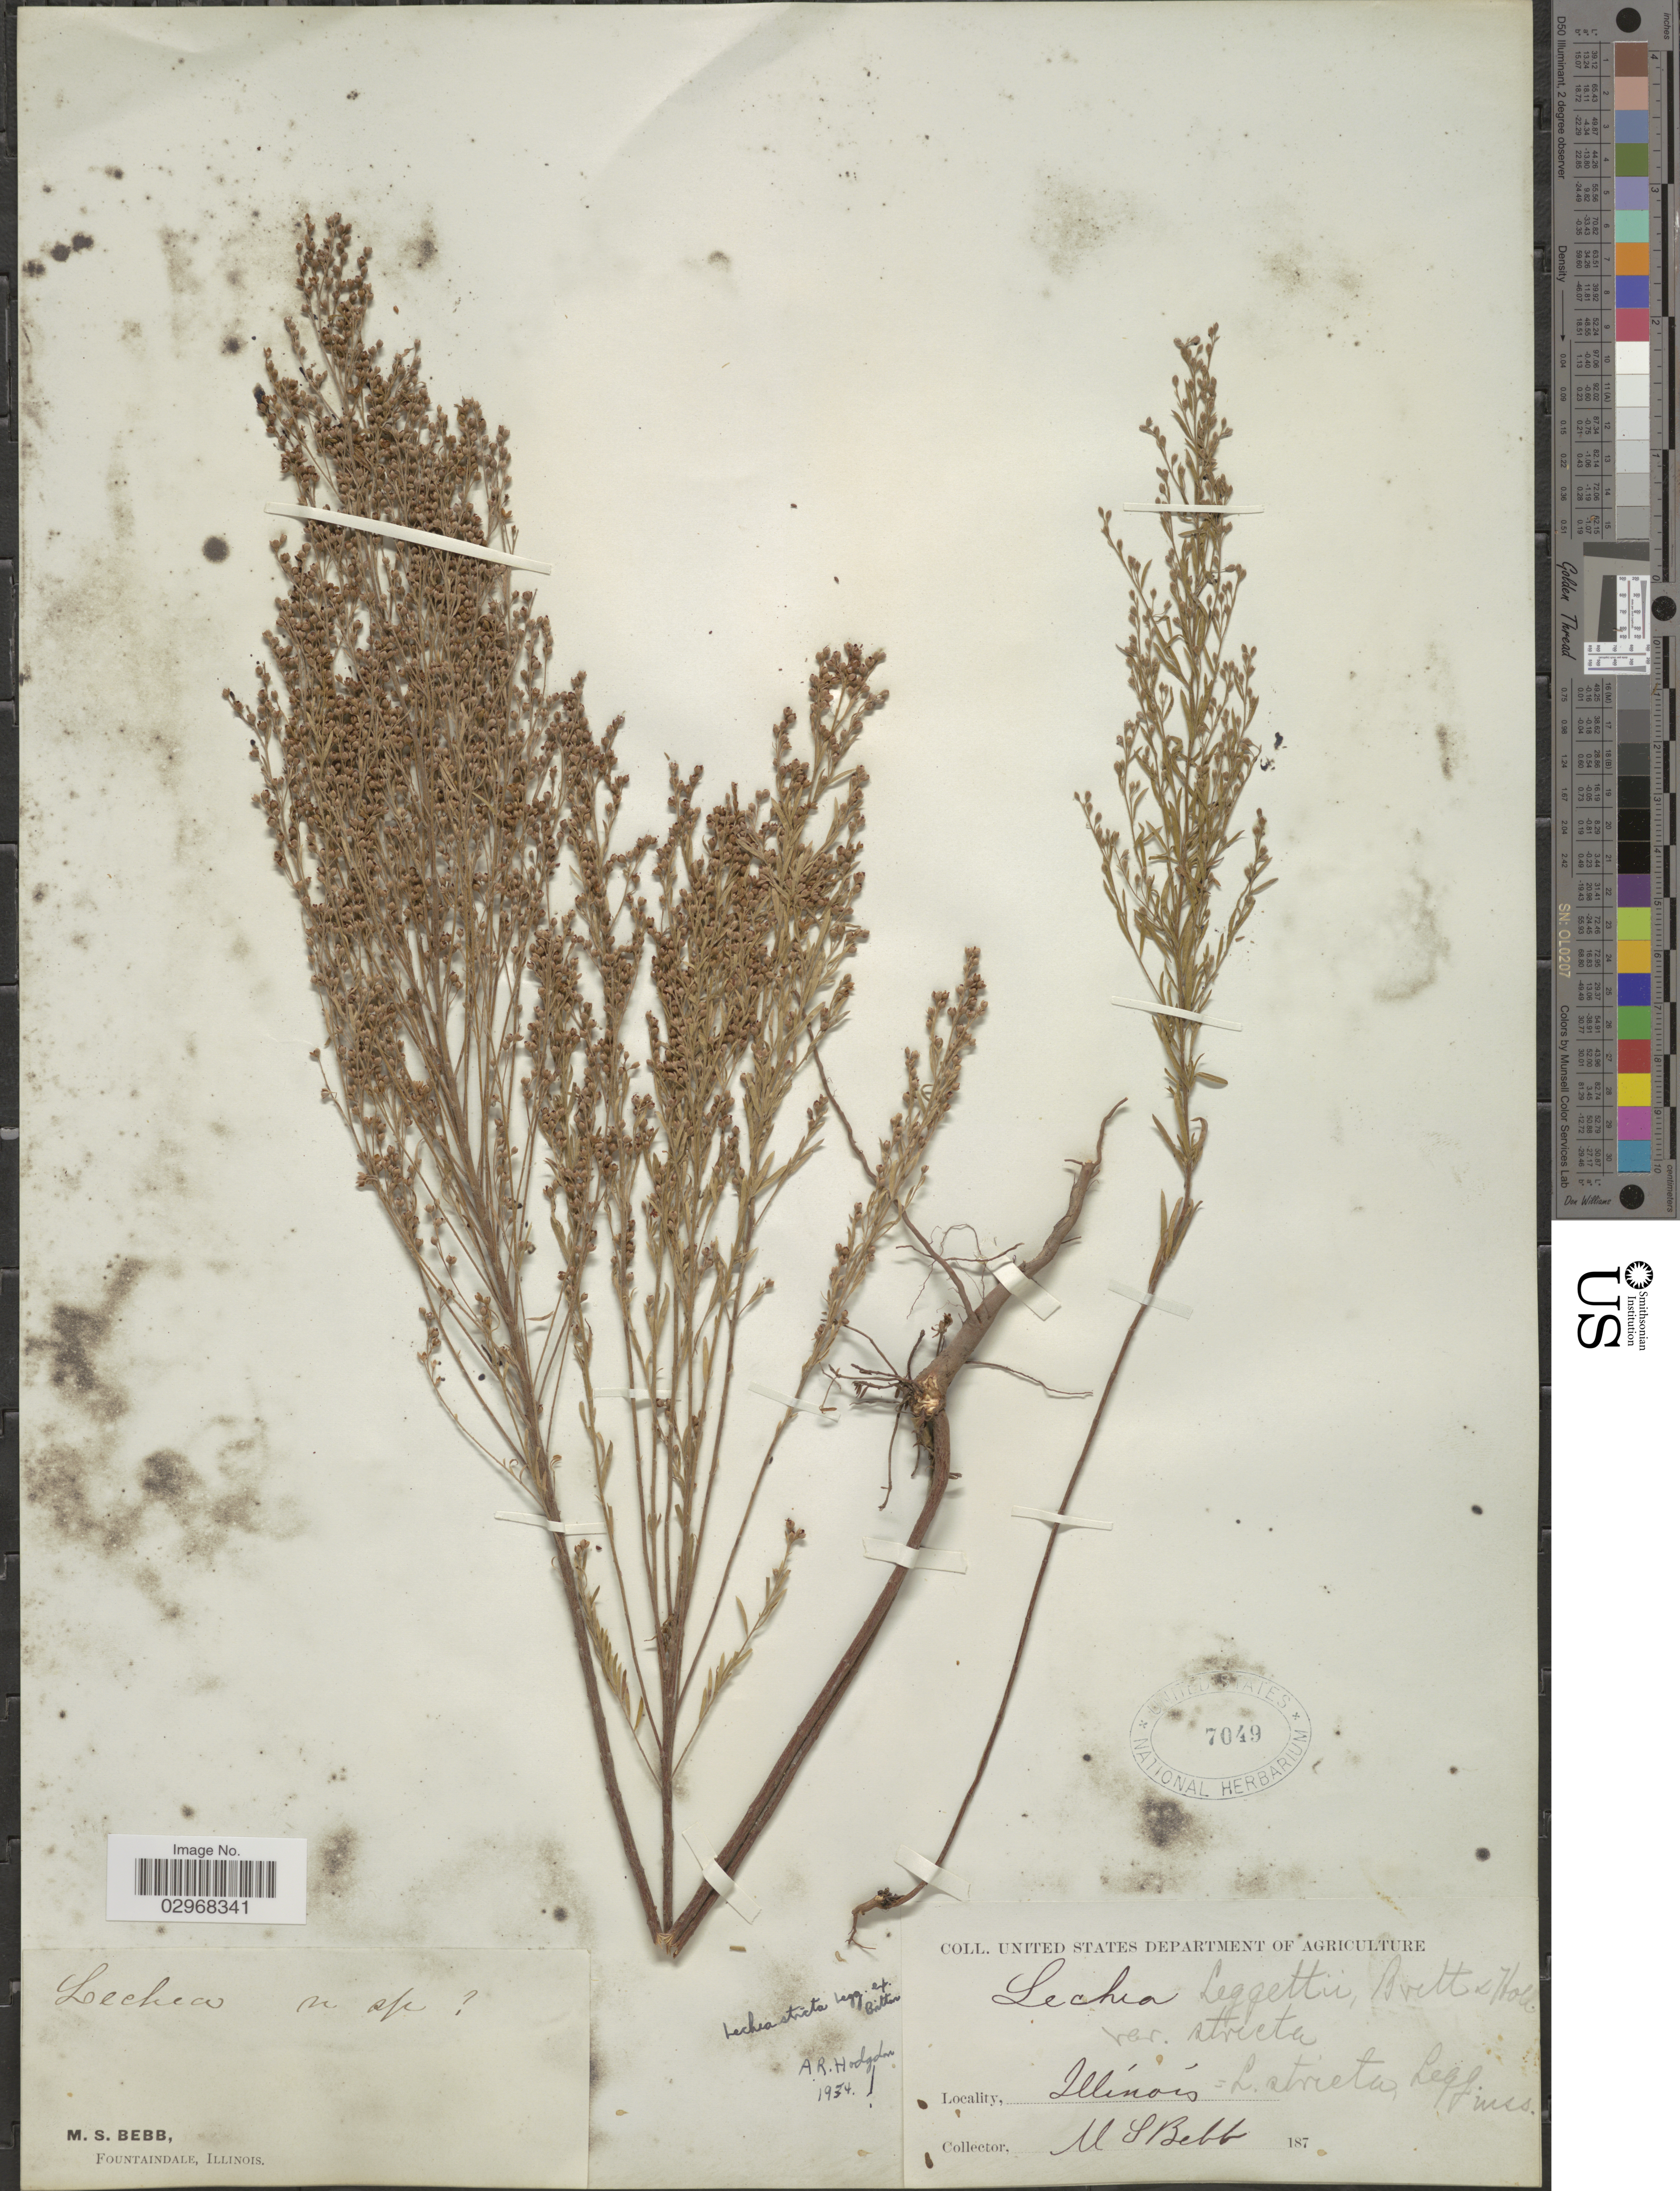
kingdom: Plantae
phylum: Tracheophyta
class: Magnoliopsida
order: Malvales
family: Cistaceae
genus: Lechea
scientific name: Lechea stricta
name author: Legg.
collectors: M. Bebb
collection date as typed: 187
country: United States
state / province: Illinois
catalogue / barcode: US 7049